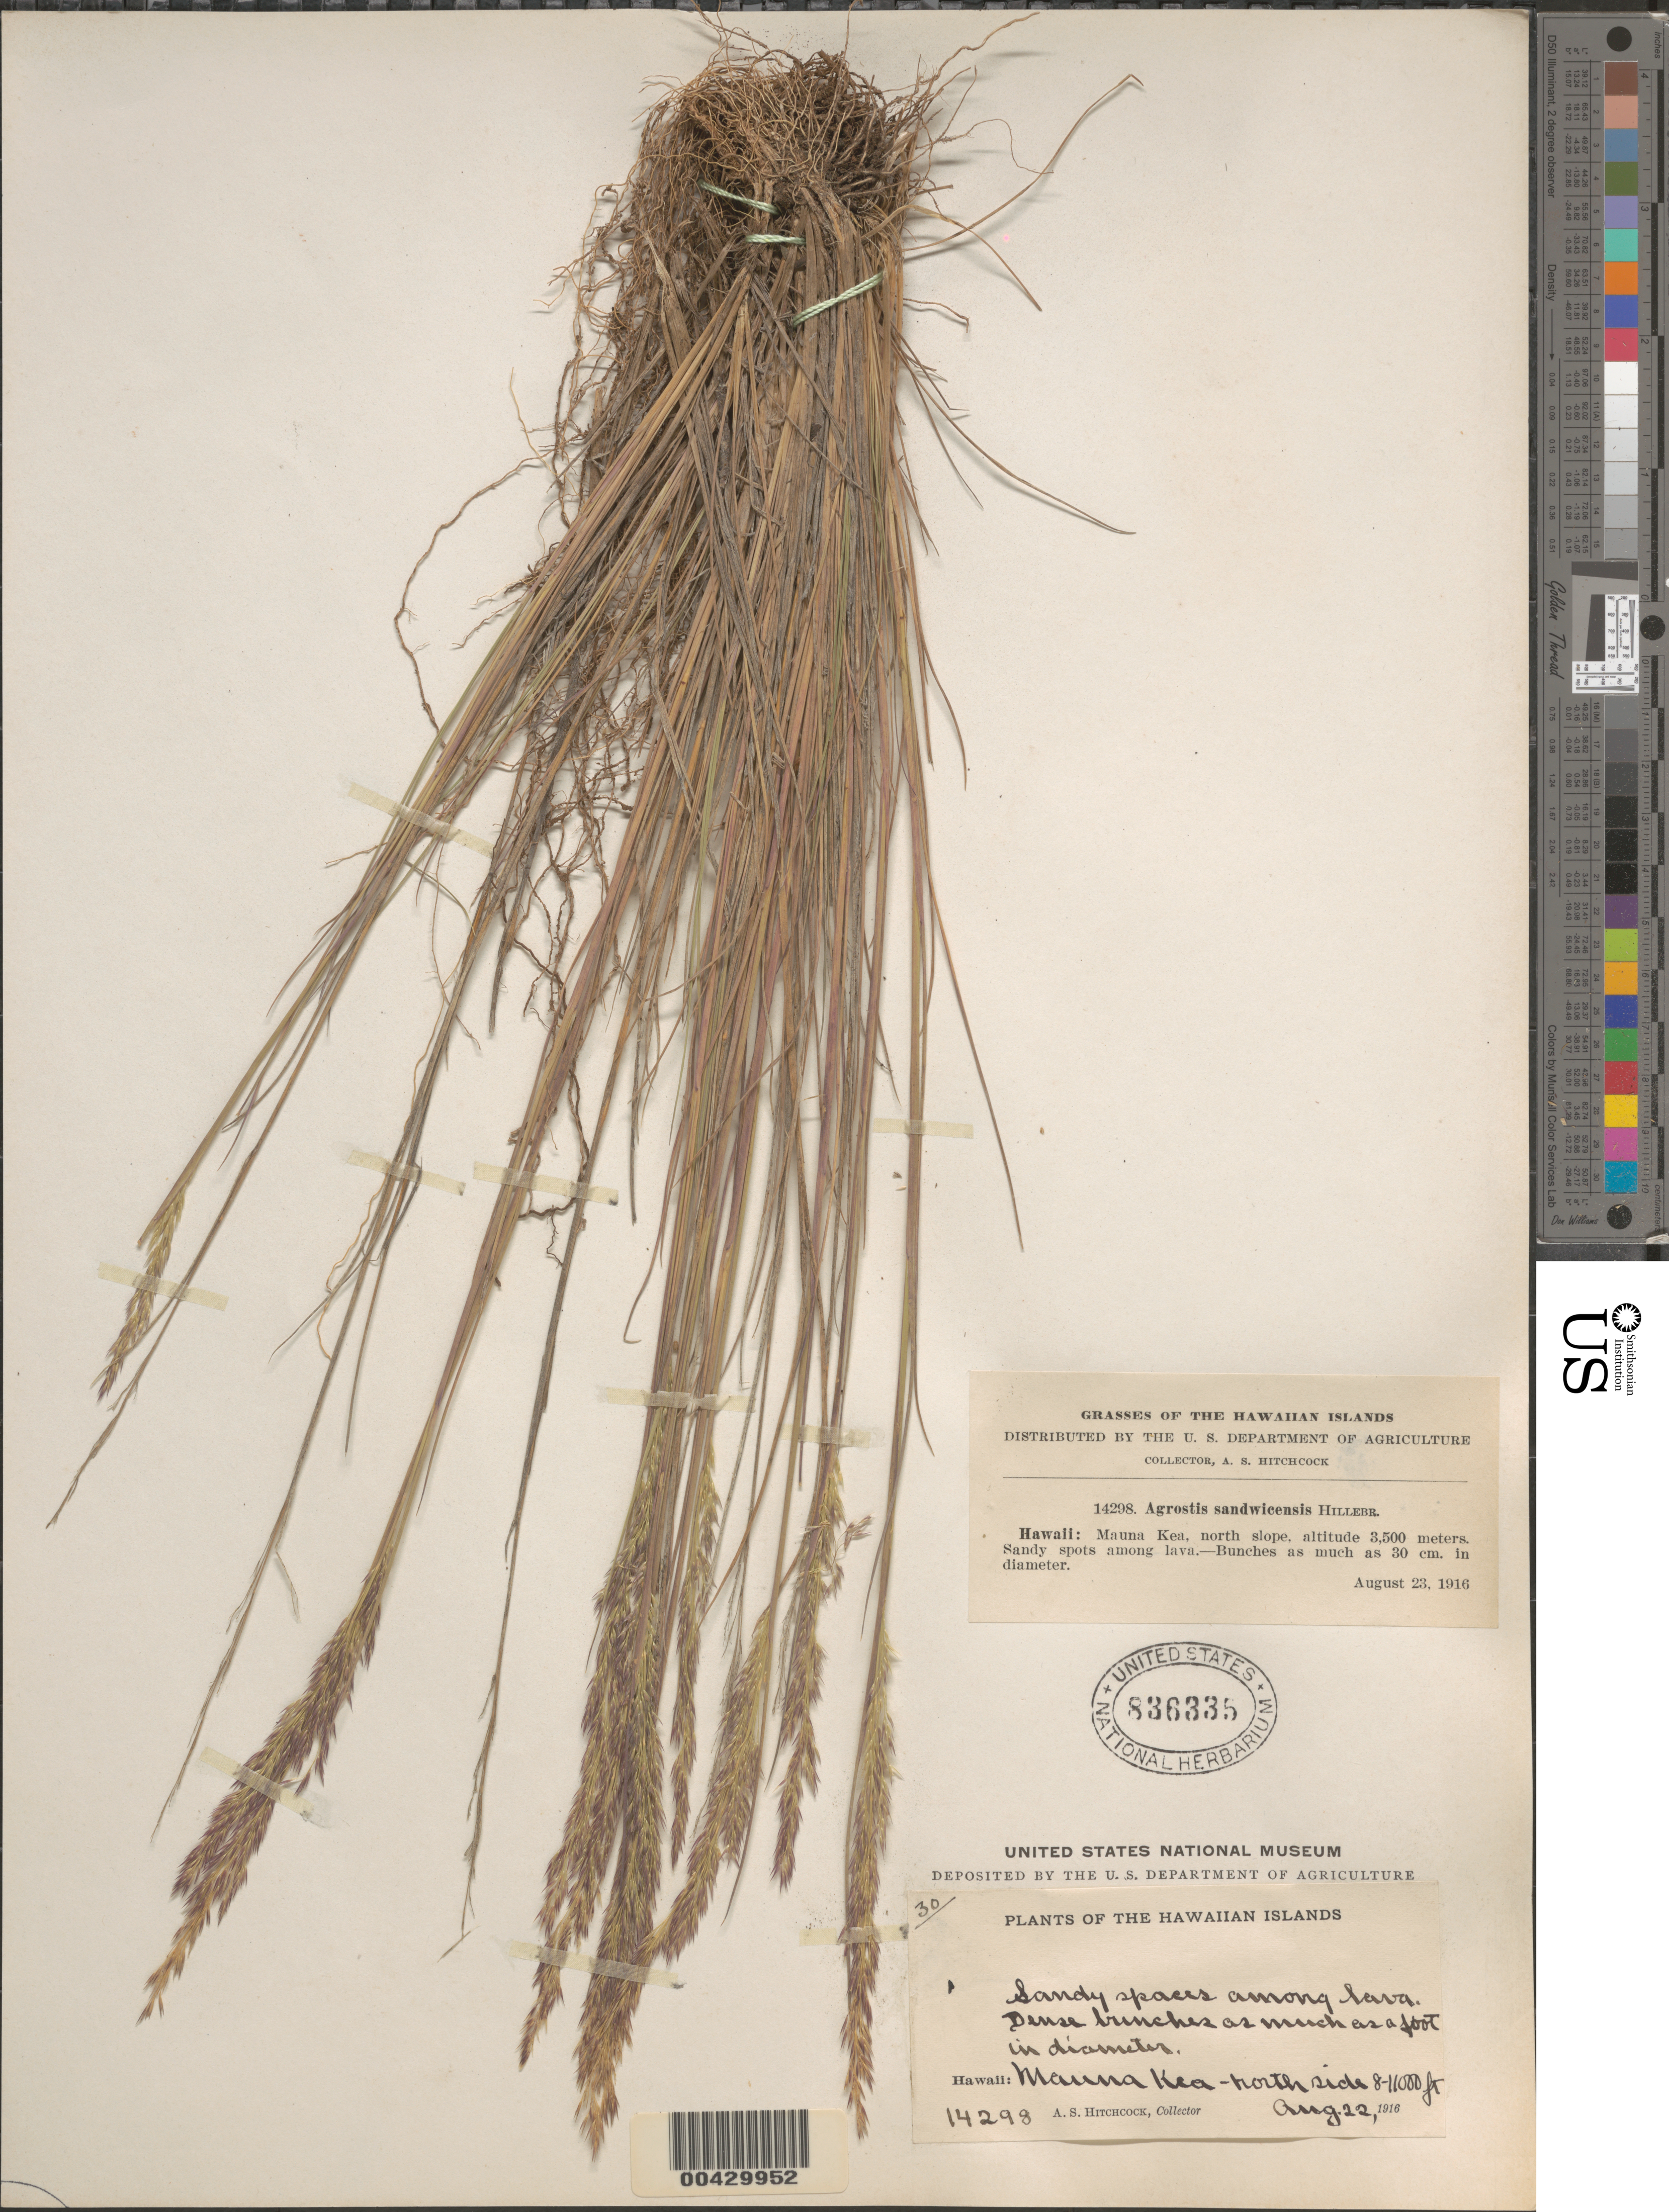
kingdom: Plantae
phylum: Tracheophyta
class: Liliopsida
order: Poales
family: Poaceae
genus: Agrostis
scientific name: Agrostis sandwicensis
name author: Hillebr.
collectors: A. S. Hitchcock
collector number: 14298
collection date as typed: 22 Aug 1916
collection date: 1916-08-22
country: United States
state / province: Hawaii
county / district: Hawaii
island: Hawaii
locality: Mauna Kea - N side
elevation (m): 2438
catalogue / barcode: US 836335